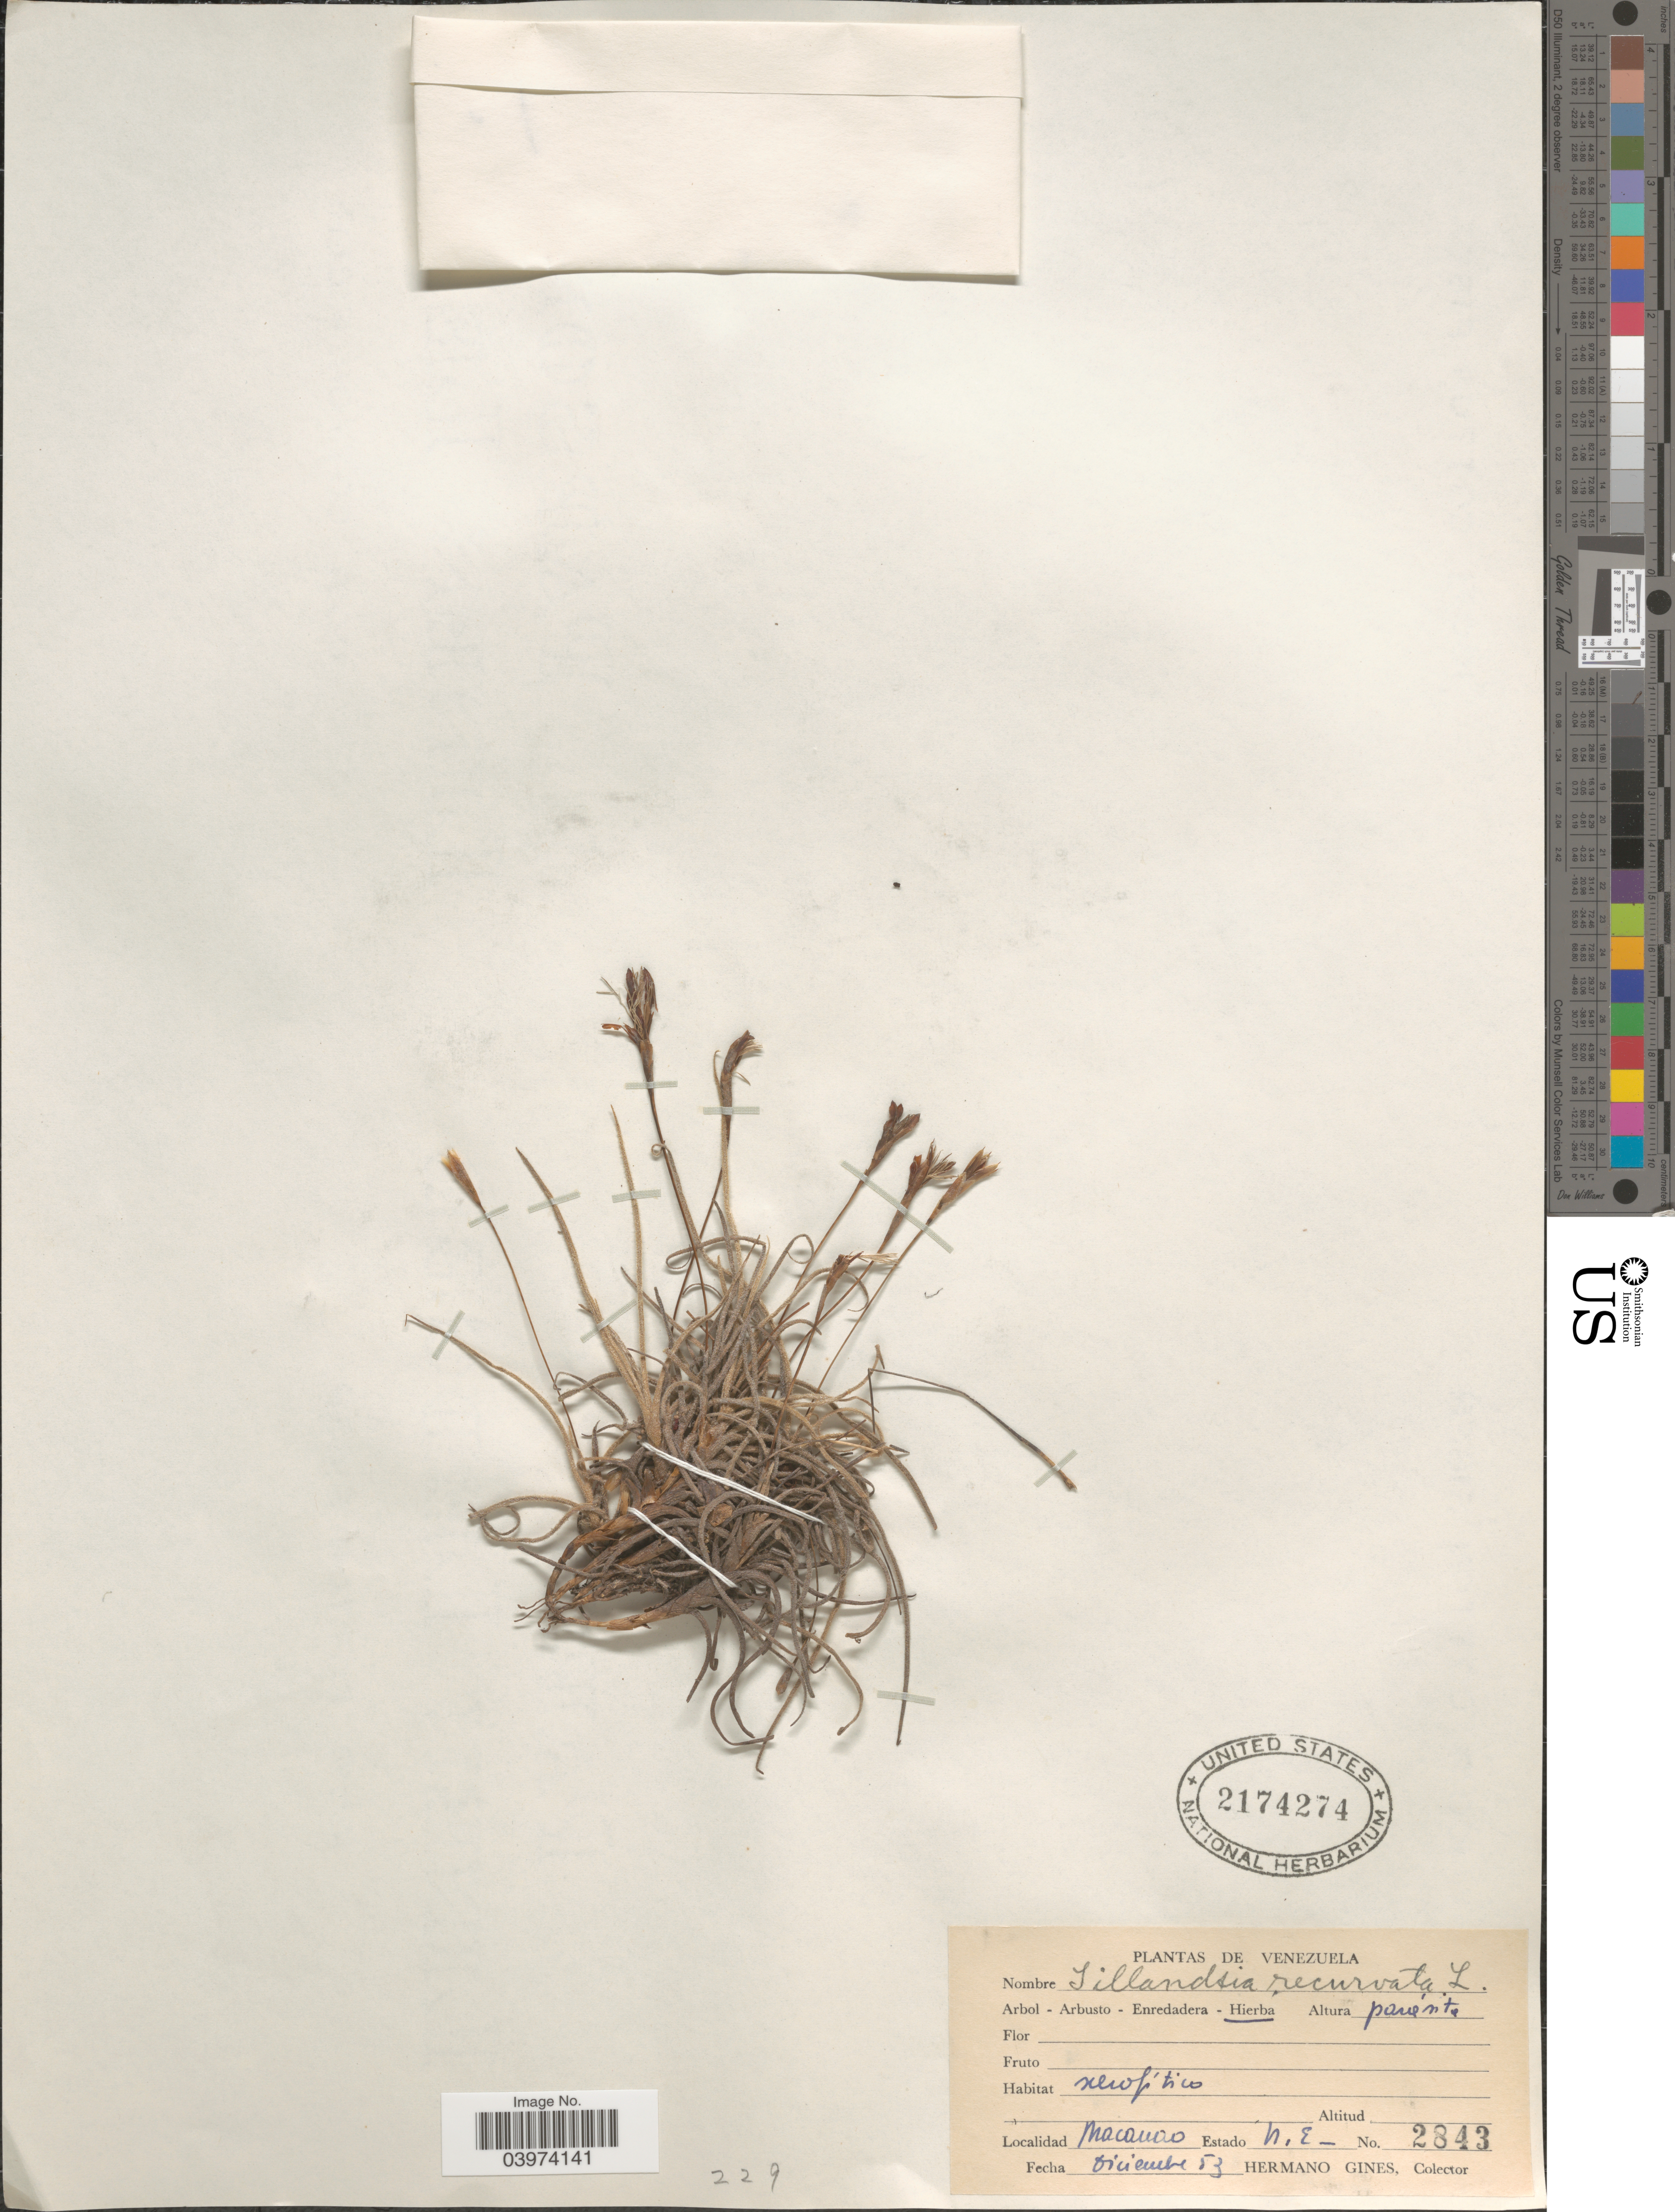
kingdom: Plantae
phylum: Tracheophyta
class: Liliopsida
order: Poales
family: Bromeliaceae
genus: Tillandsia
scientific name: Tillandsia recurvata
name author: L.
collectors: Bro. Gines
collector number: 2843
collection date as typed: Transcribed d/m/y: /12/53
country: Venezuela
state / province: Nueva Esparta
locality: Macanao Estado N. E.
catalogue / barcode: US 2174274